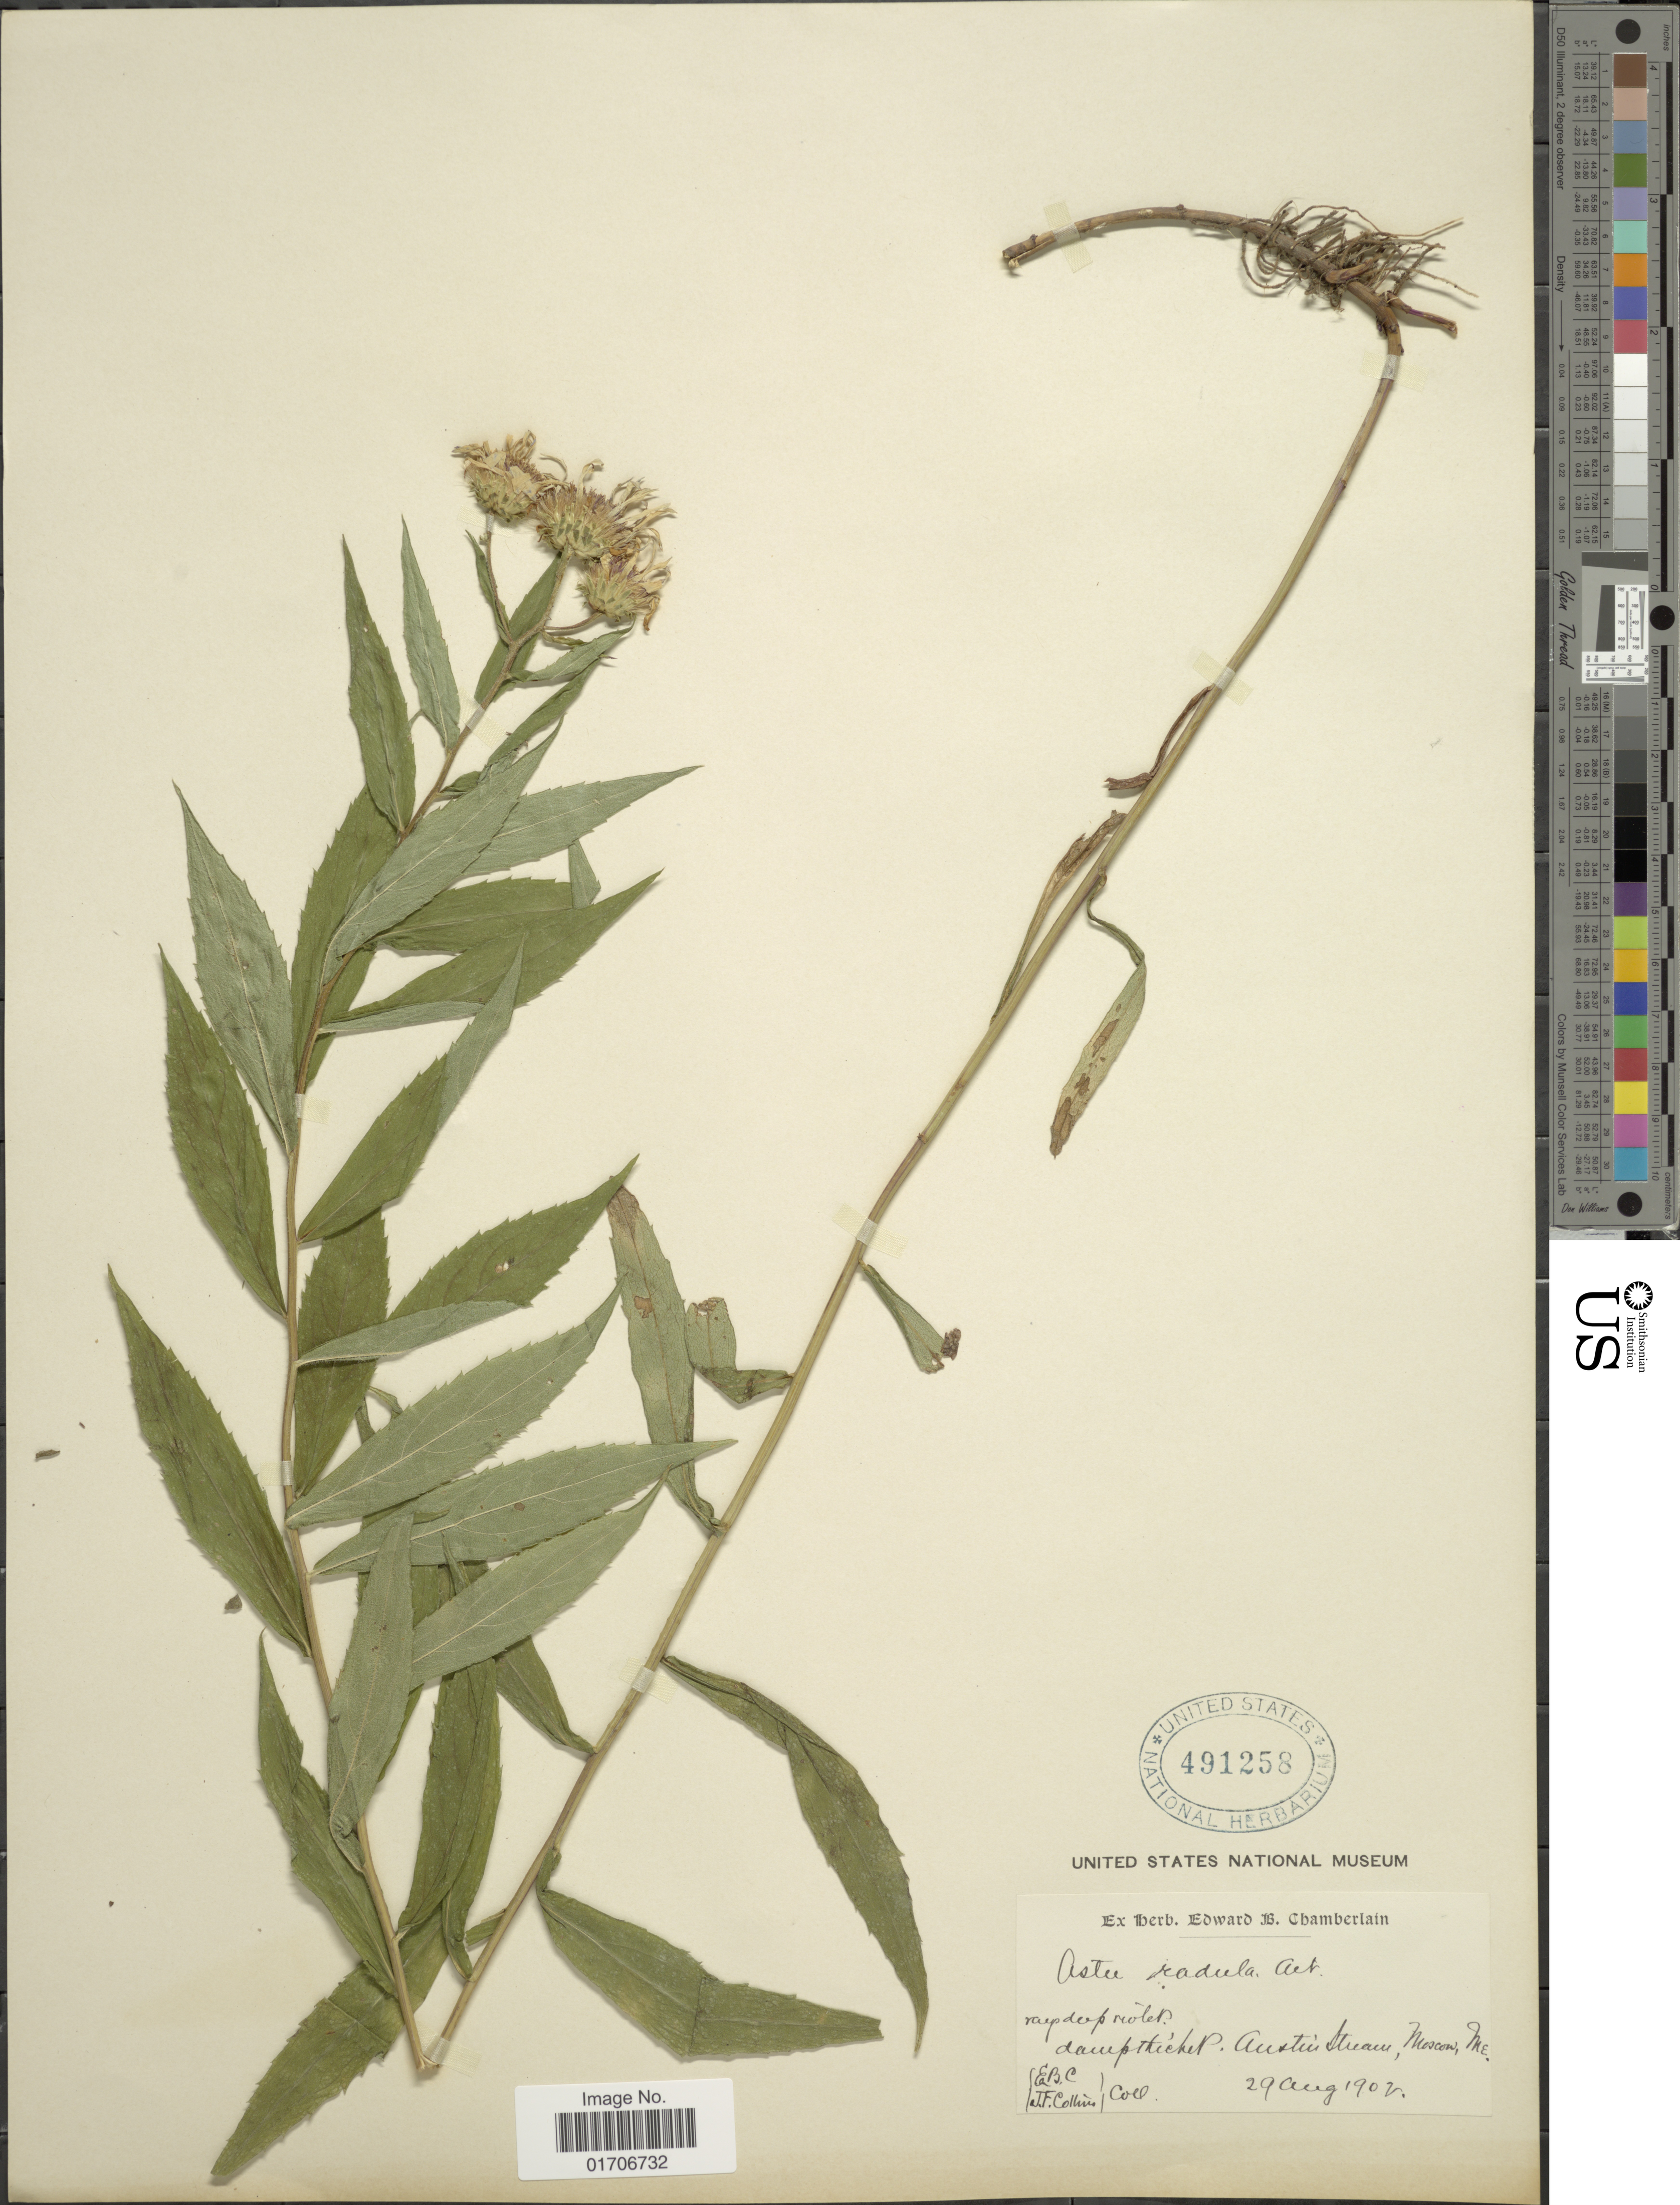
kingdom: Plantae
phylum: Tracheophyta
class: Magnoliopsida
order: Asterales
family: Asteraceae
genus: Eurybia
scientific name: Eurybia radula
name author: (Aiton) G.L. Nesom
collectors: E. Chamberlain & J. Collins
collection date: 1902-08-29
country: United States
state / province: Maine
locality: Damp thicket, Austin Stuam, Mescon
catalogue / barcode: US 491258